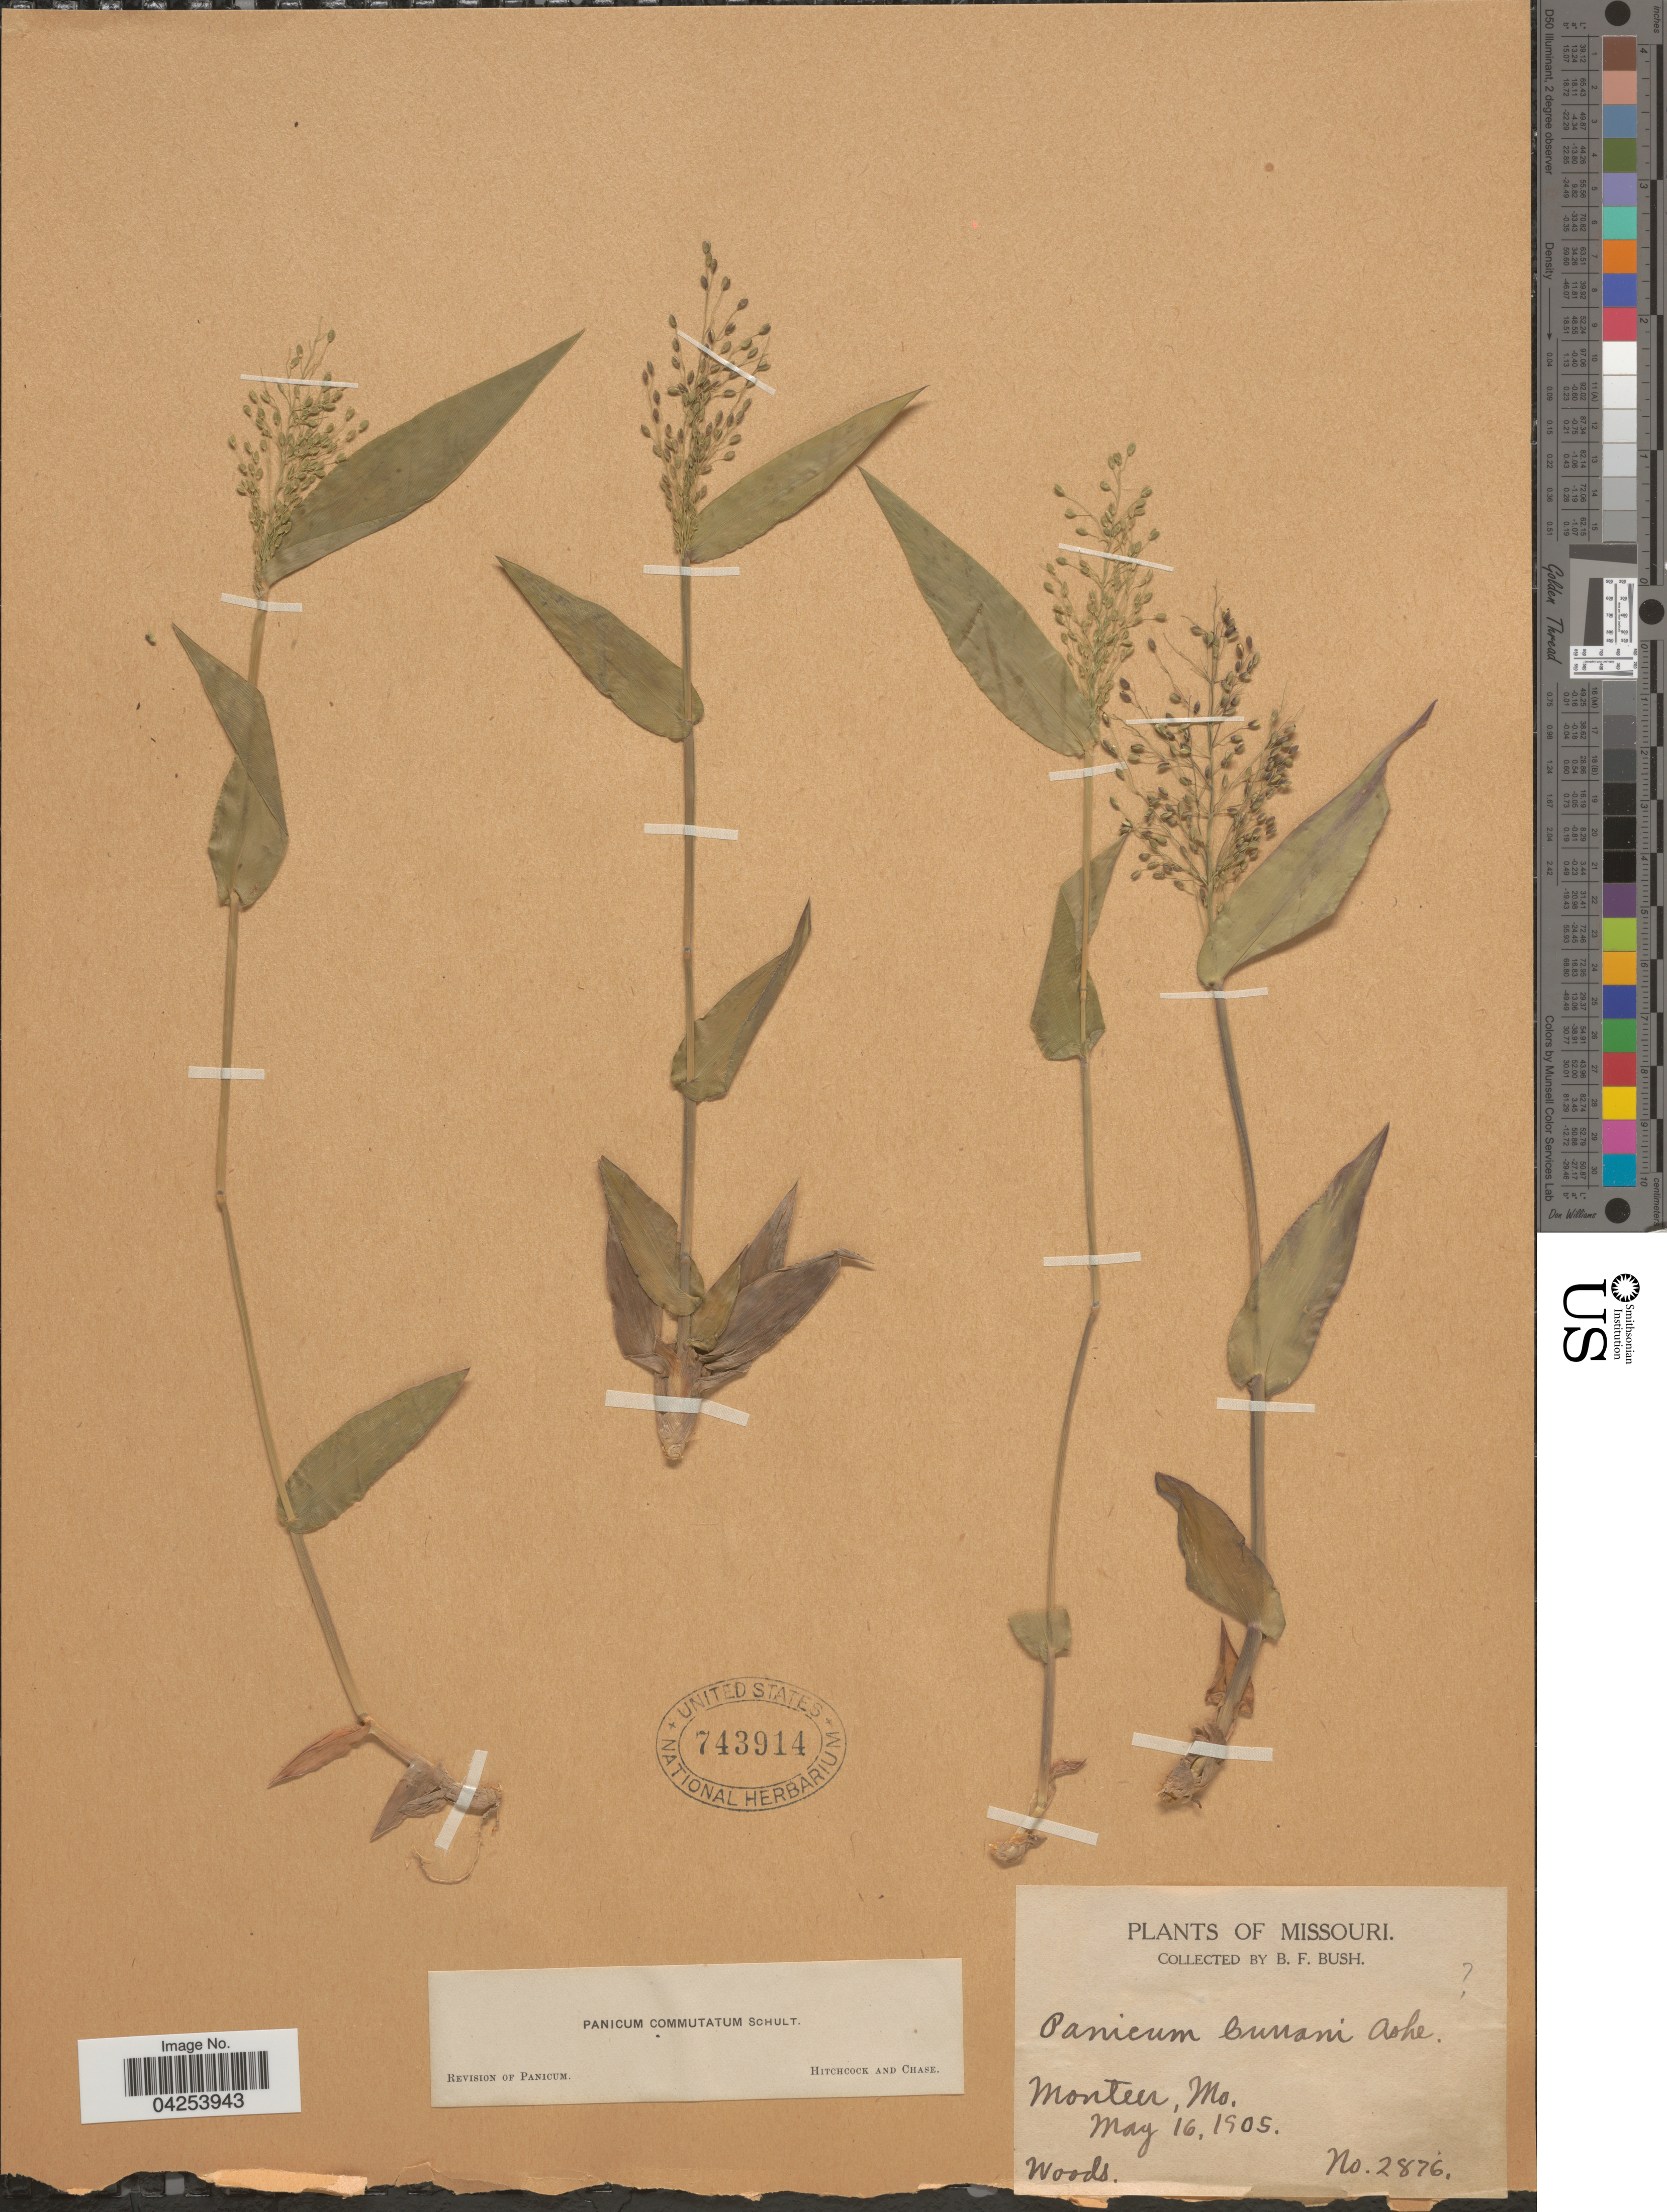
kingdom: Plantae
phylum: Tracheophyta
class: Liliopsida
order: Poales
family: Poaceae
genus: Dichanthelium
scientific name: Dichanthelium commutatum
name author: (Schult.) Gould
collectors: B. F. Bush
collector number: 2876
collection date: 1905-05-16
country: United States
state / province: Missouri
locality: Monteer.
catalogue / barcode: US 743914